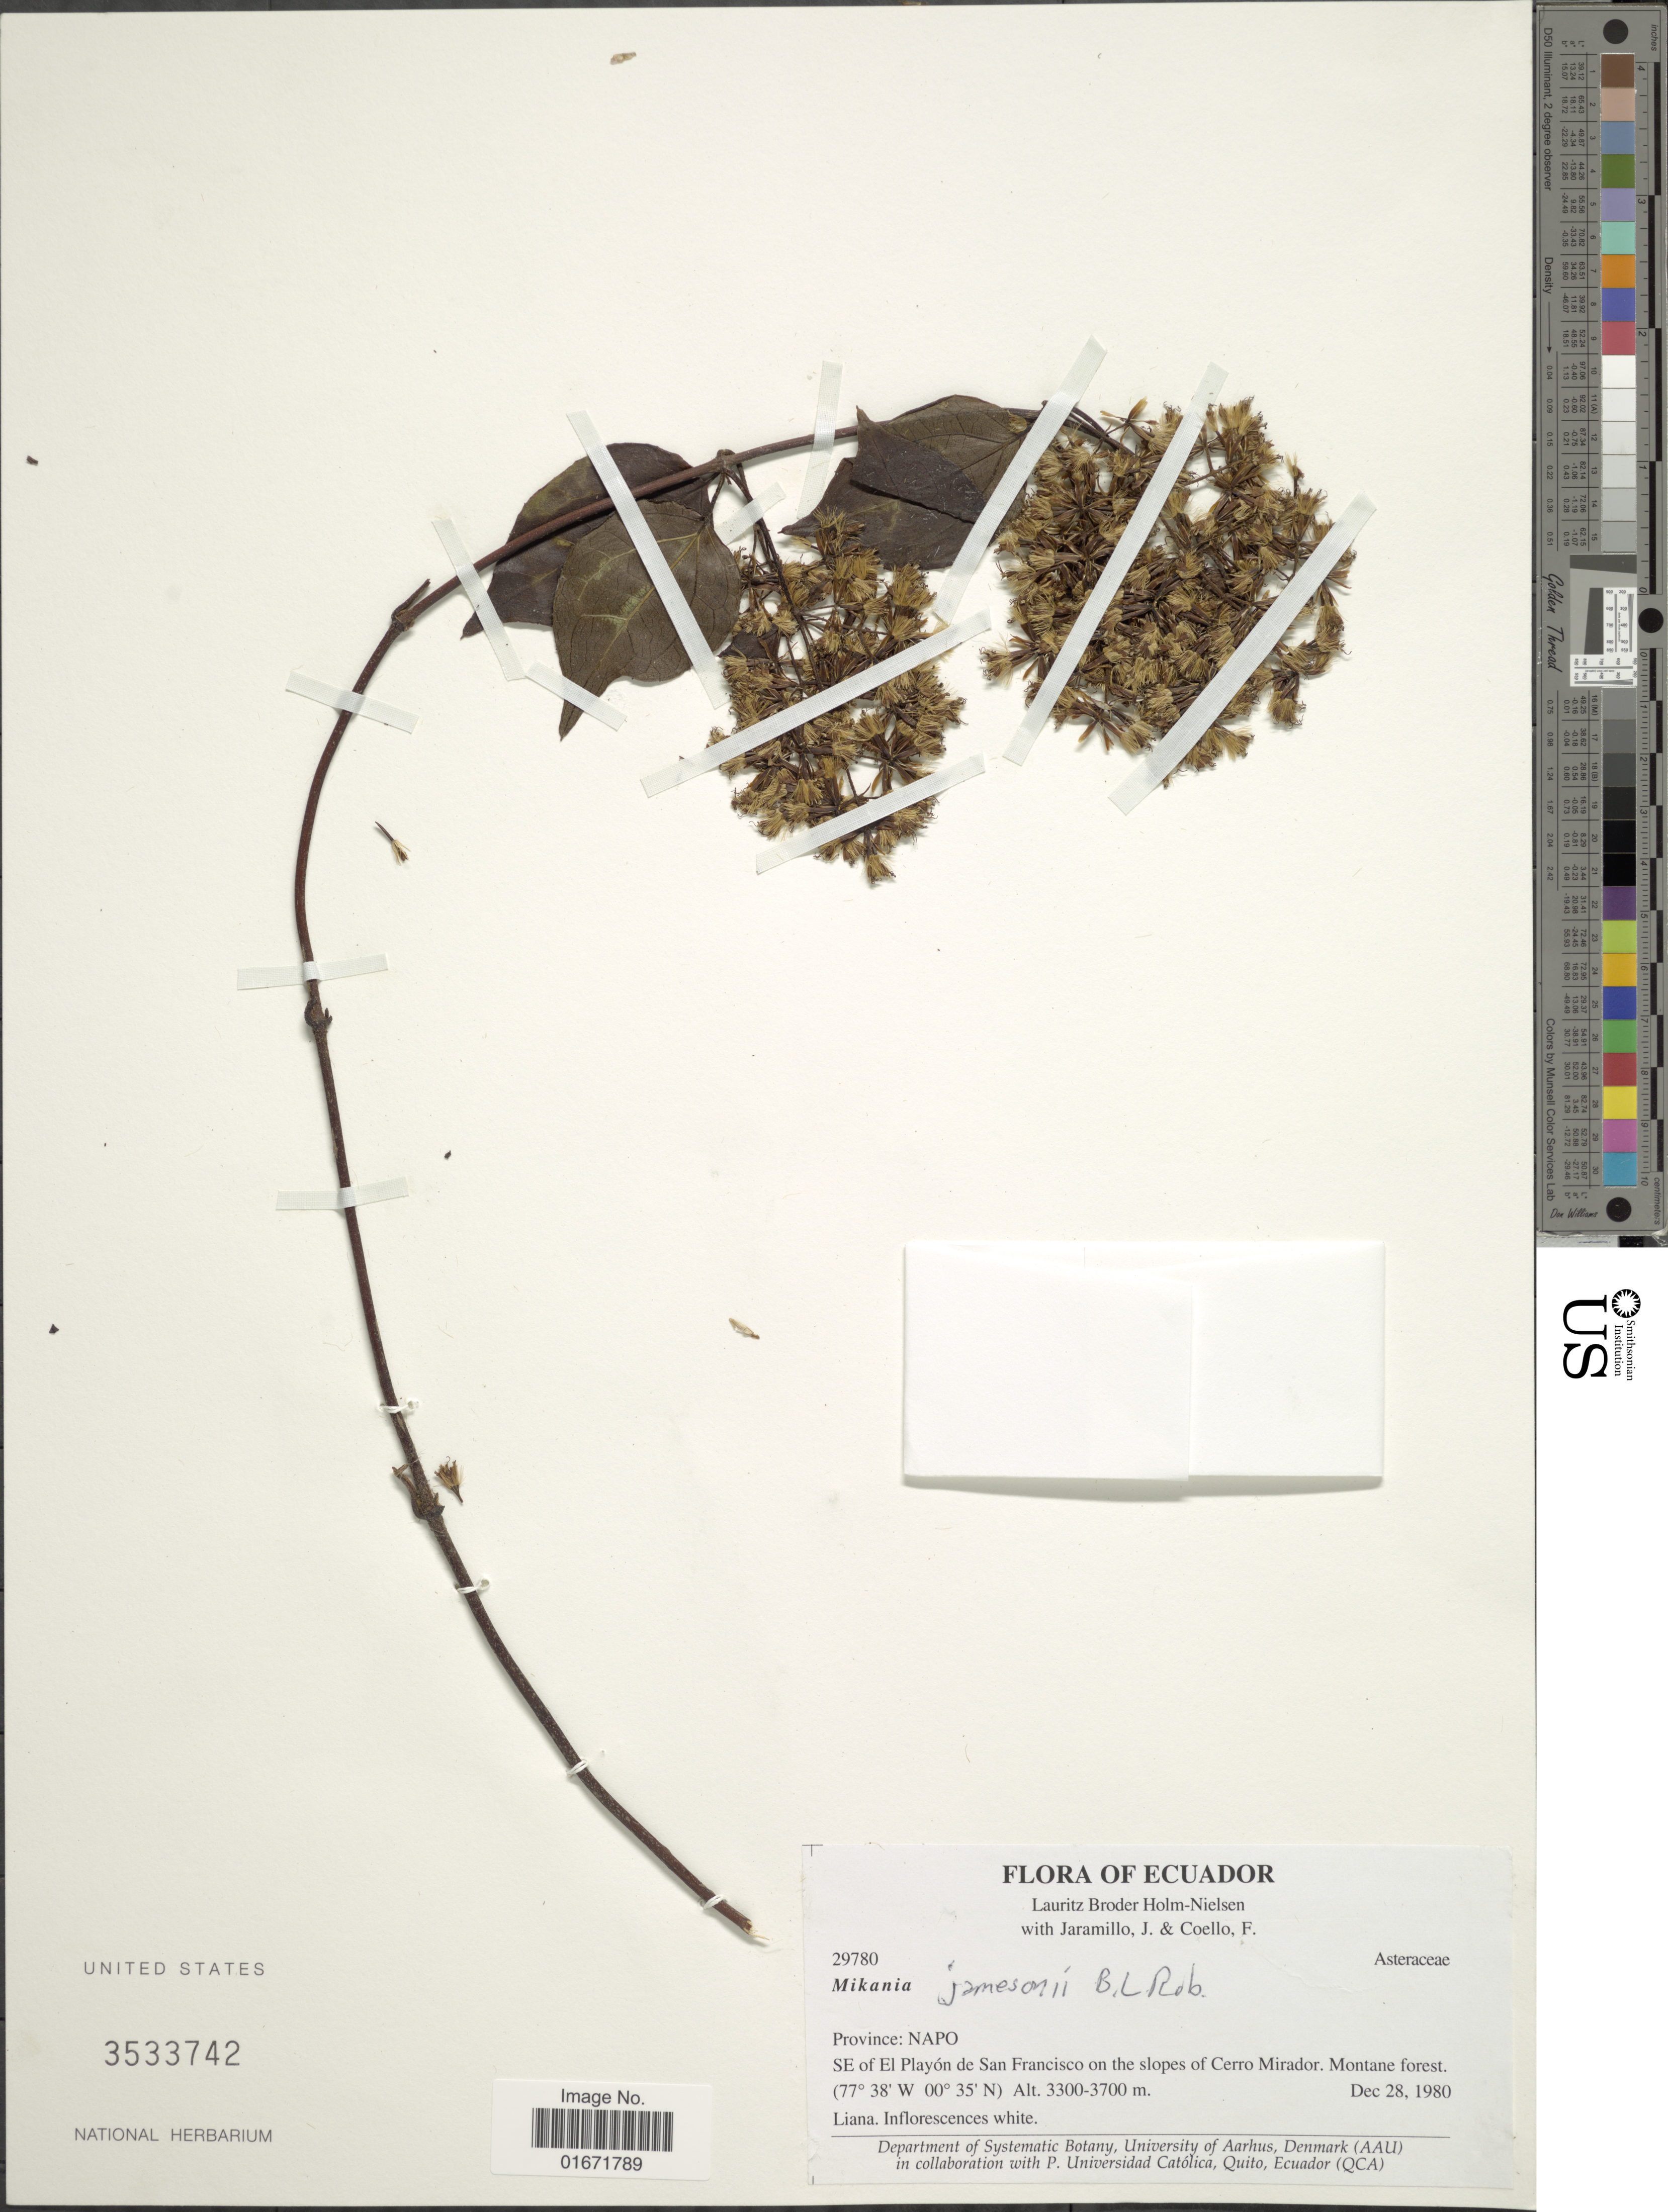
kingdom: Plantae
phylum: Tracheophyta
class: Magnoliopsida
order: Asterales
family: Asteraceae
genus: Mikania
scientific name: Mikania jamesonii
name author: B.L. Rob.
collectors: L. B. Holm-Nielsen, J. Jaramillo & F. Coello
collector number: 29780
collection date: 1980-12-28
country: Ecuador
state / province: Napo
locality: Province: Napo. SE of El Playón de San Francisco on the slopes of Cerro Mirador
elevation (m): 3300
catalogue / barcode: US 3533742